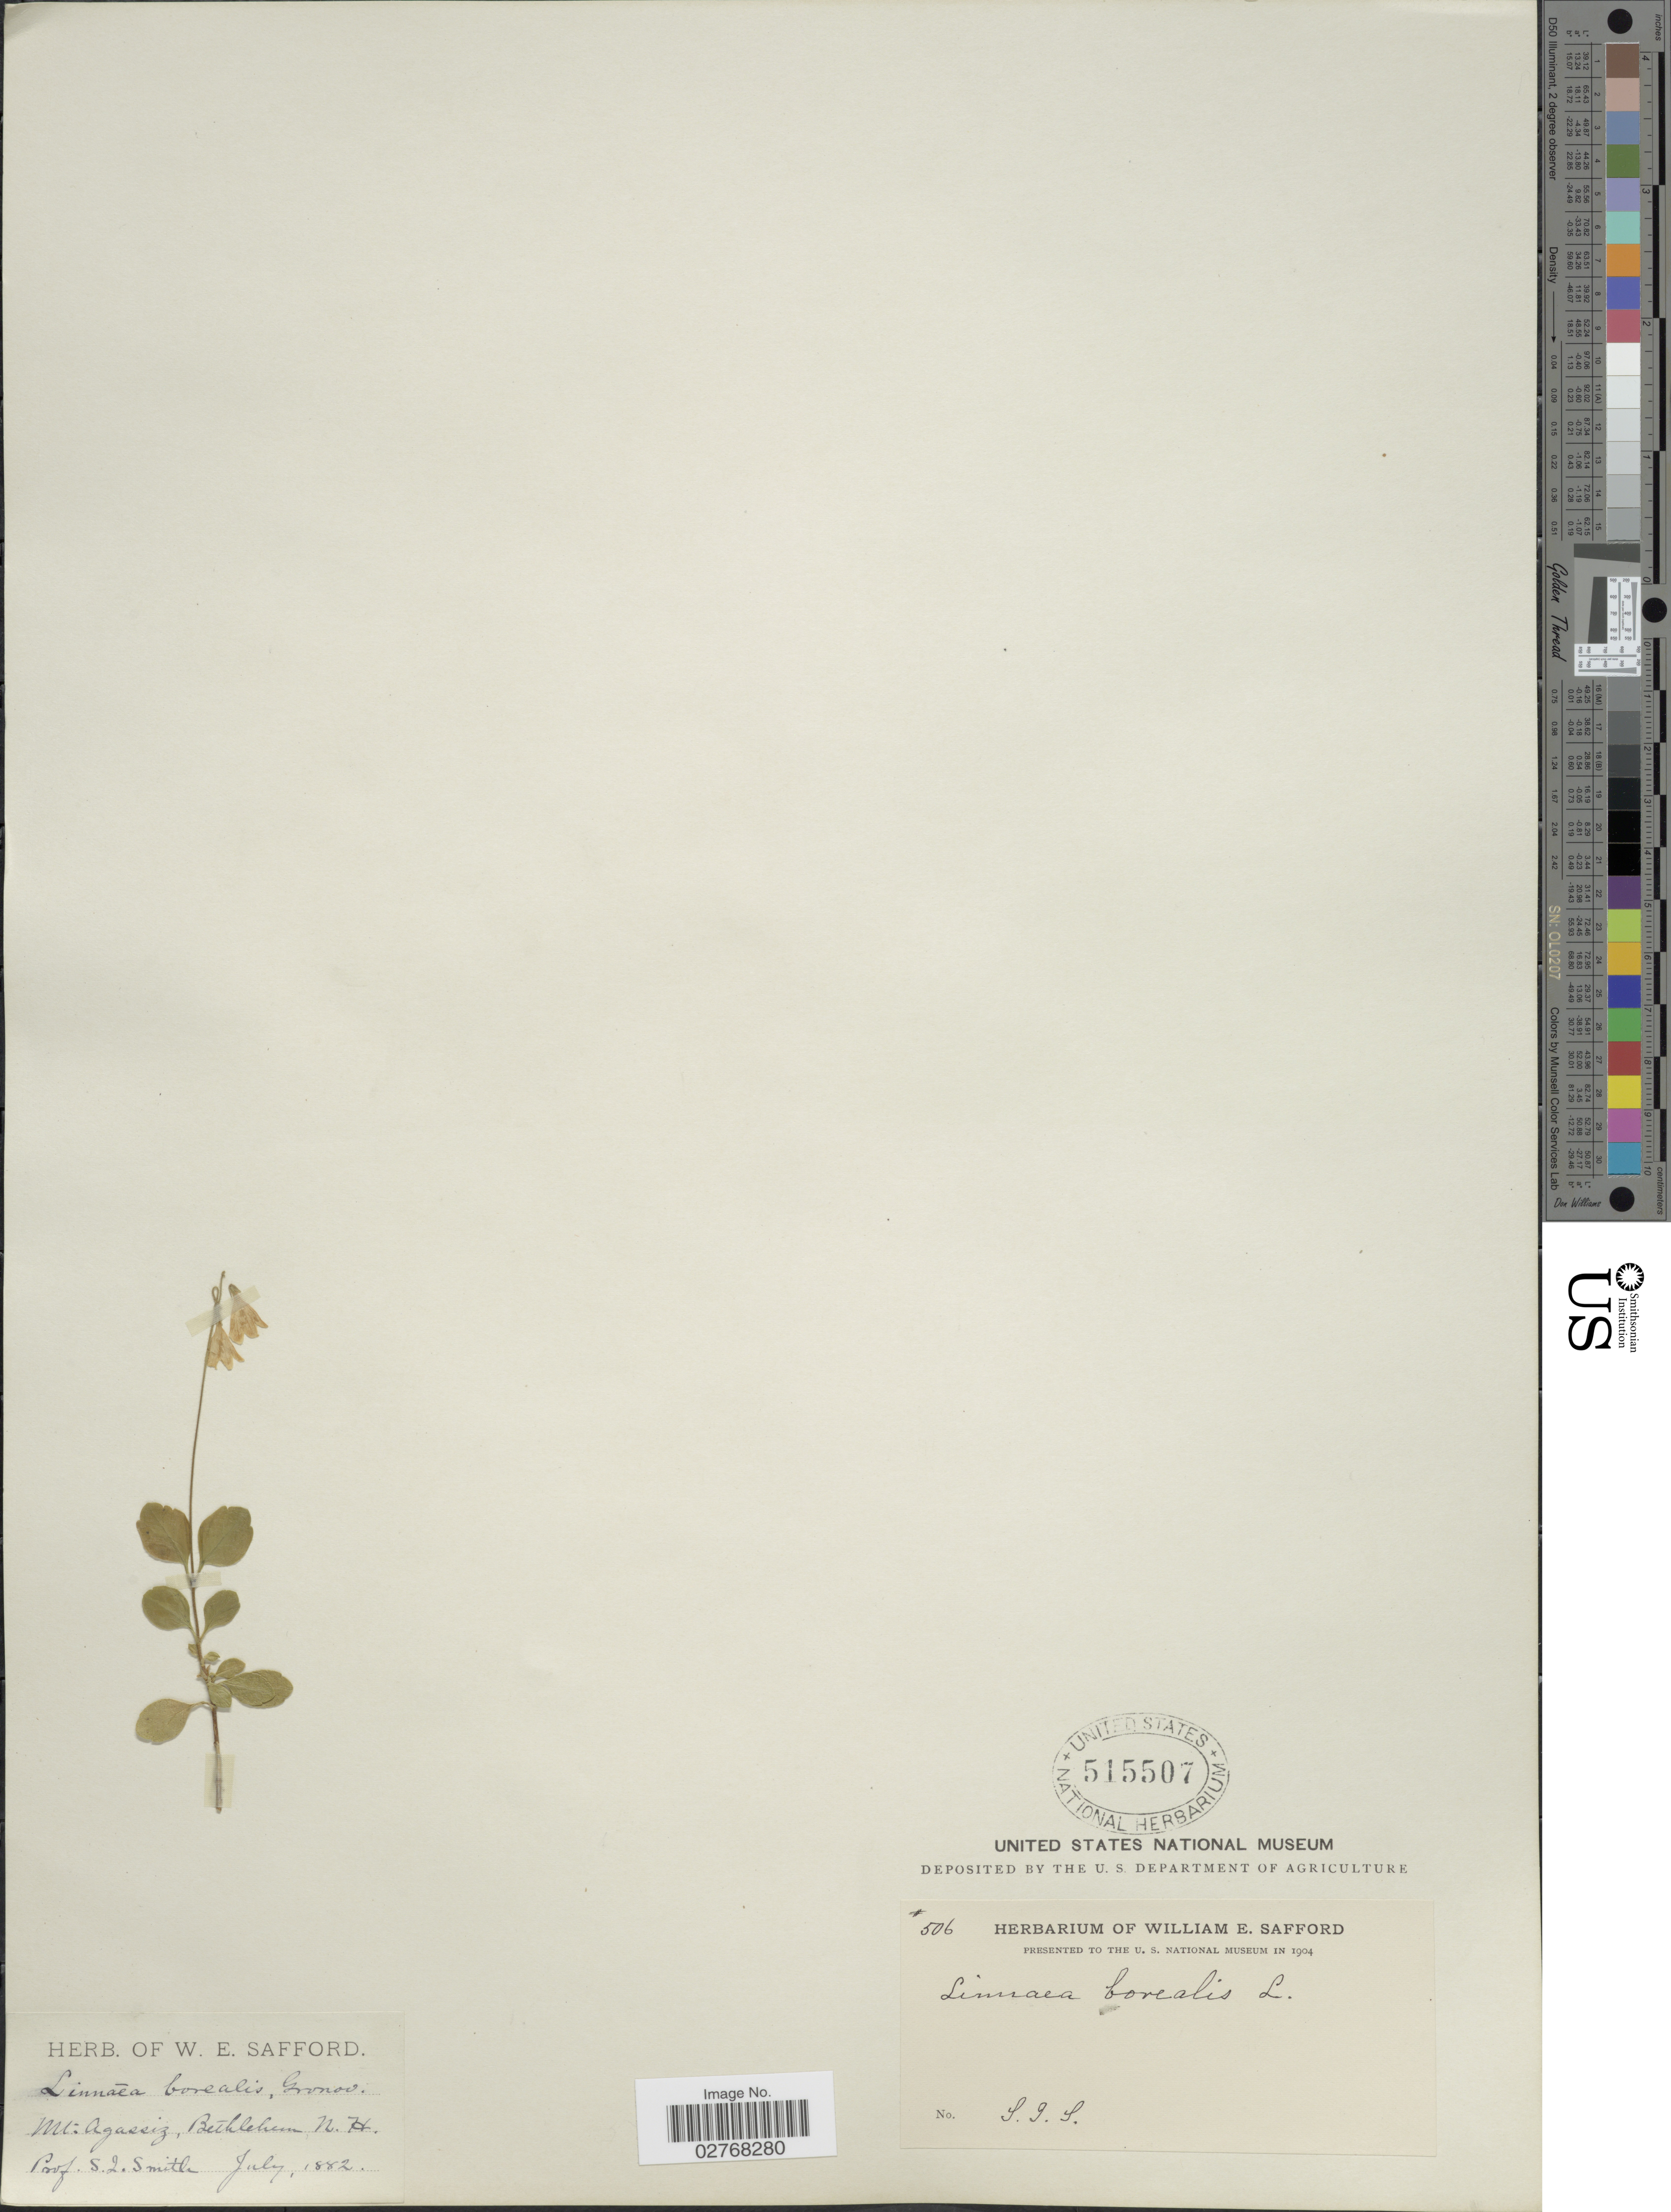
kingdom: Plantae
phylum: Tracheophyta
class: Magnoliopsida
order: Dipsacales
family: Caprifoliaceae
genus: Linnaea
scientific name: Linnaea borealis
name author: L.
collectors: G. L. Smith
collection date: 1882-07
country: United States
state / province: New Hampshire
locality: Mt. Agassiz, Bethlehem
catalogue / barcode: US 515507